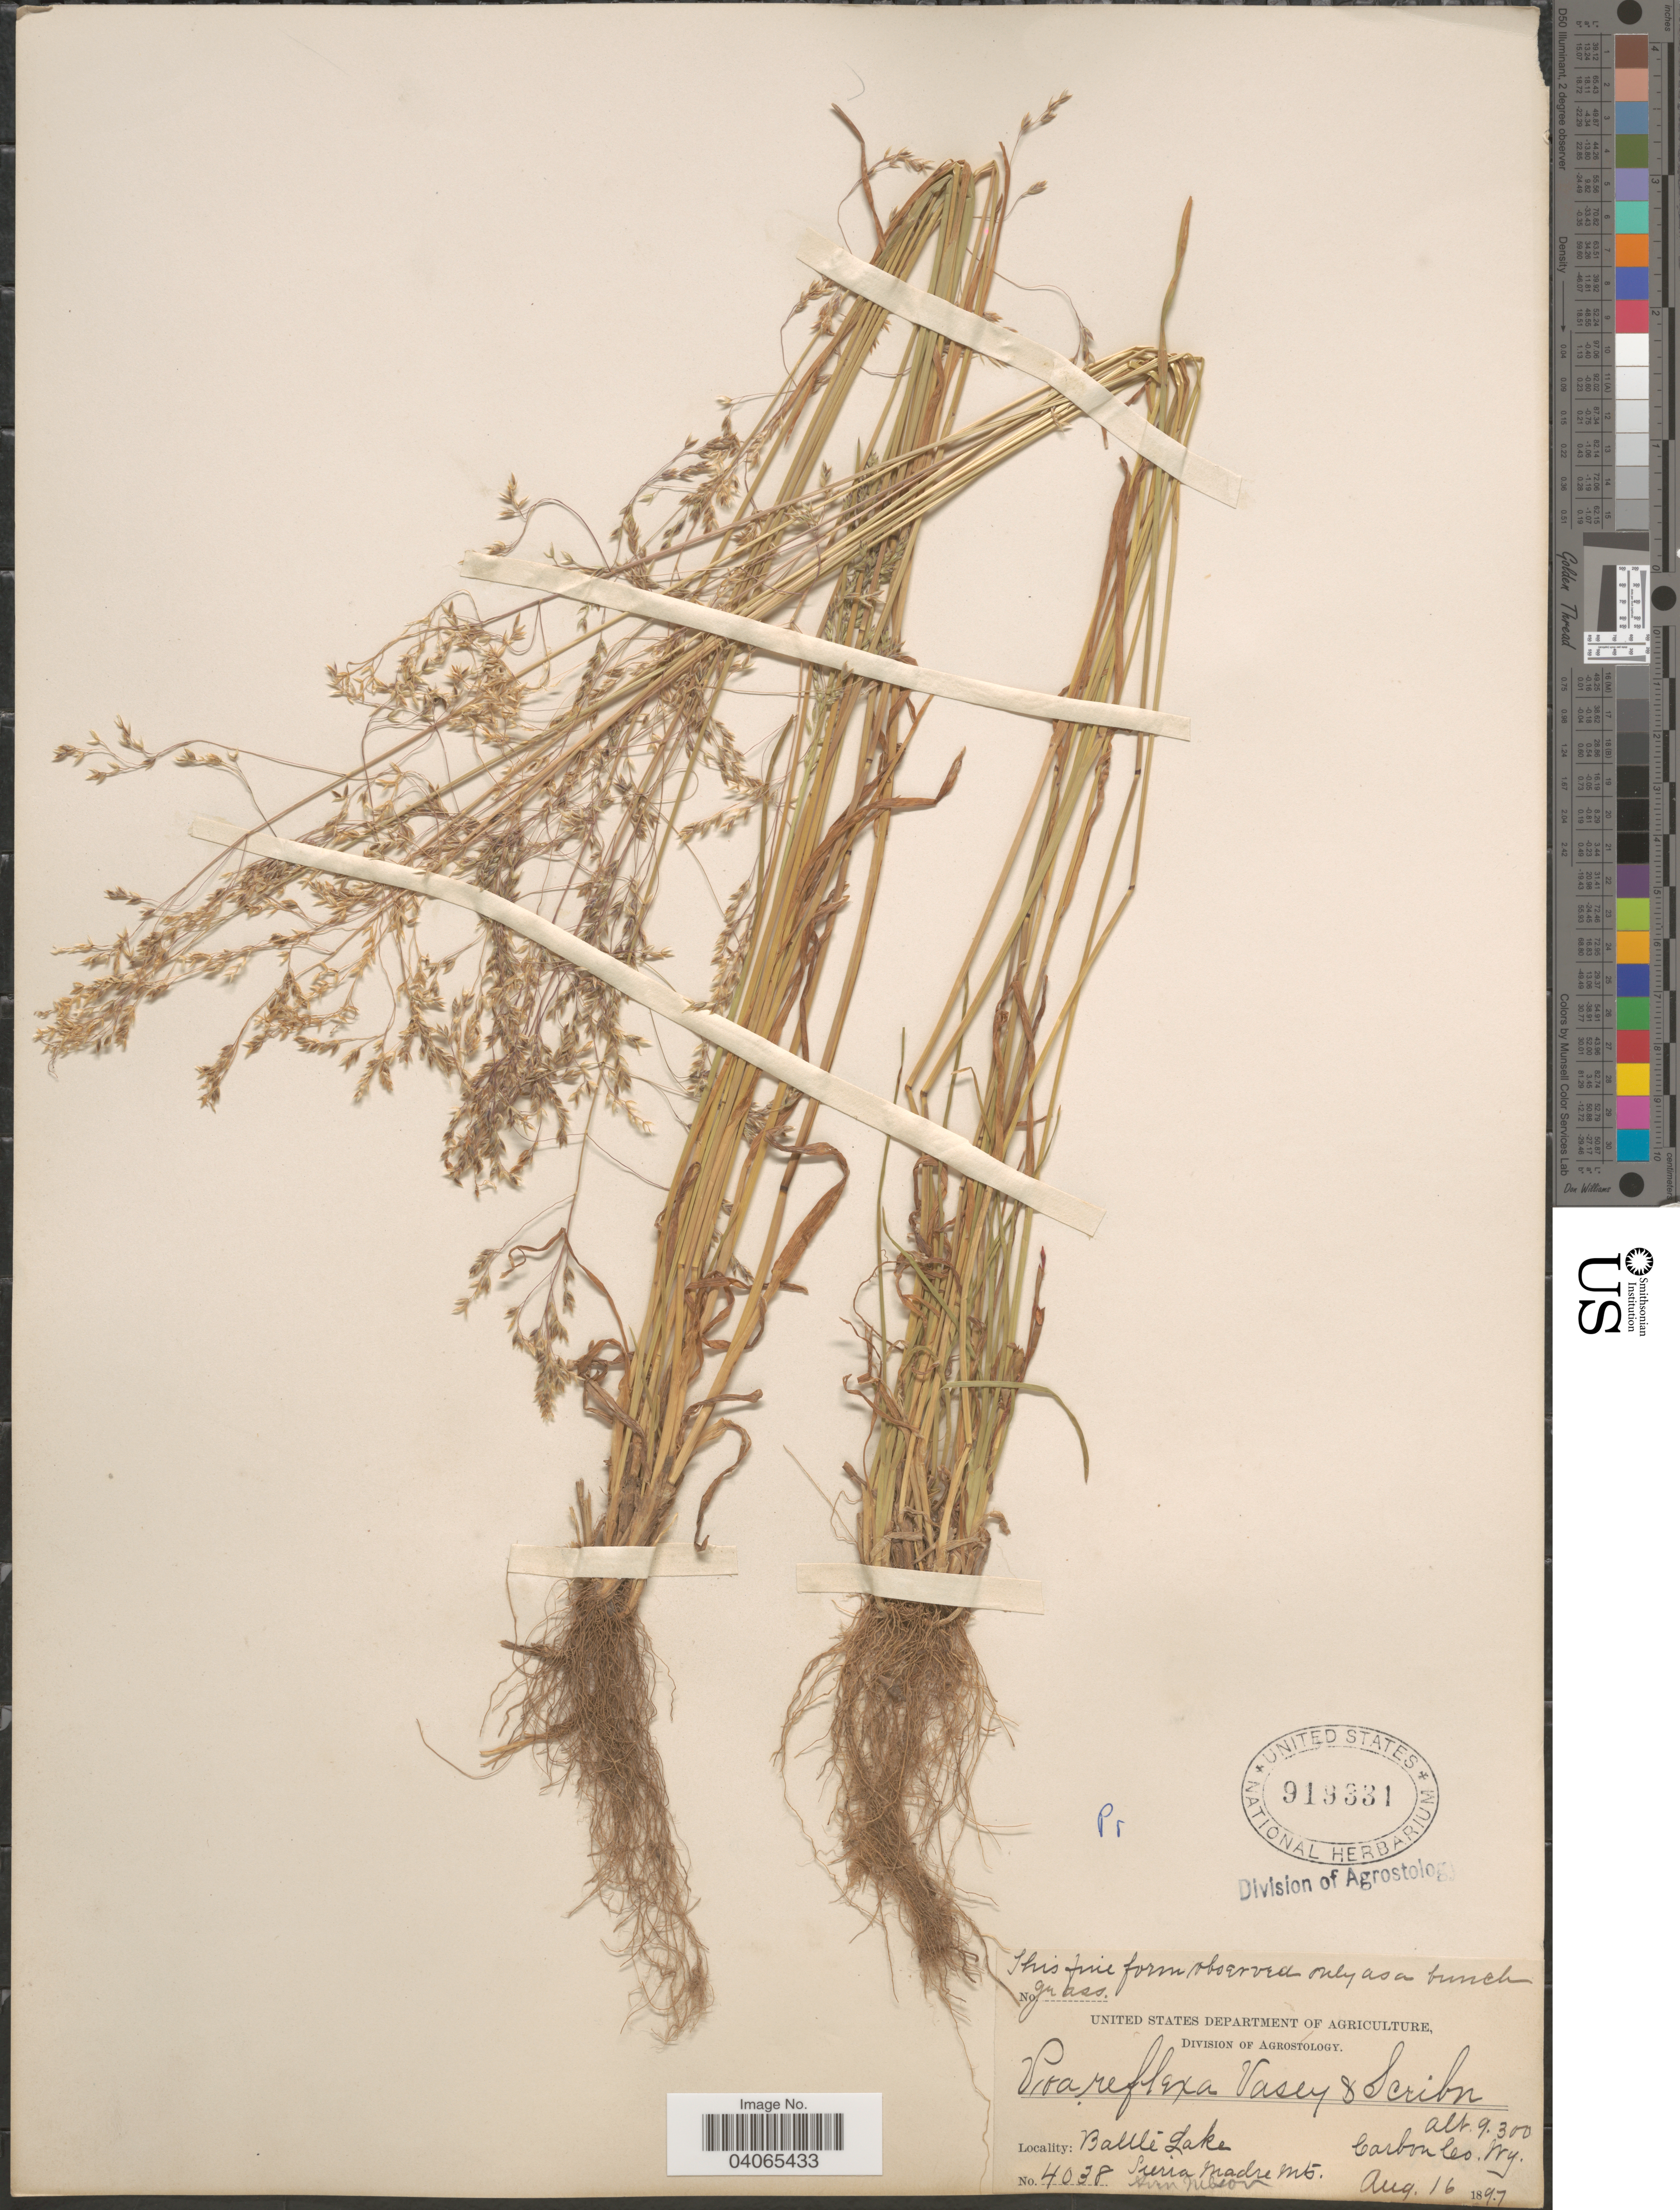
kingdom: Plantae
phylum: Tracheophyta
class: Liliopsida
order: Poales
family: Poaceae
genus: Poa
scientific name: Poa reflexa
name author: Vasey & Scribn.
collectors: A. Nelson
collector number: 4038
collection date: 1897-08-16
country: United States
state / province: Wyoming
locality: Battle Lake. Carbon Co. Sierra Madre Mt.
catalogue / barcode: US 919331